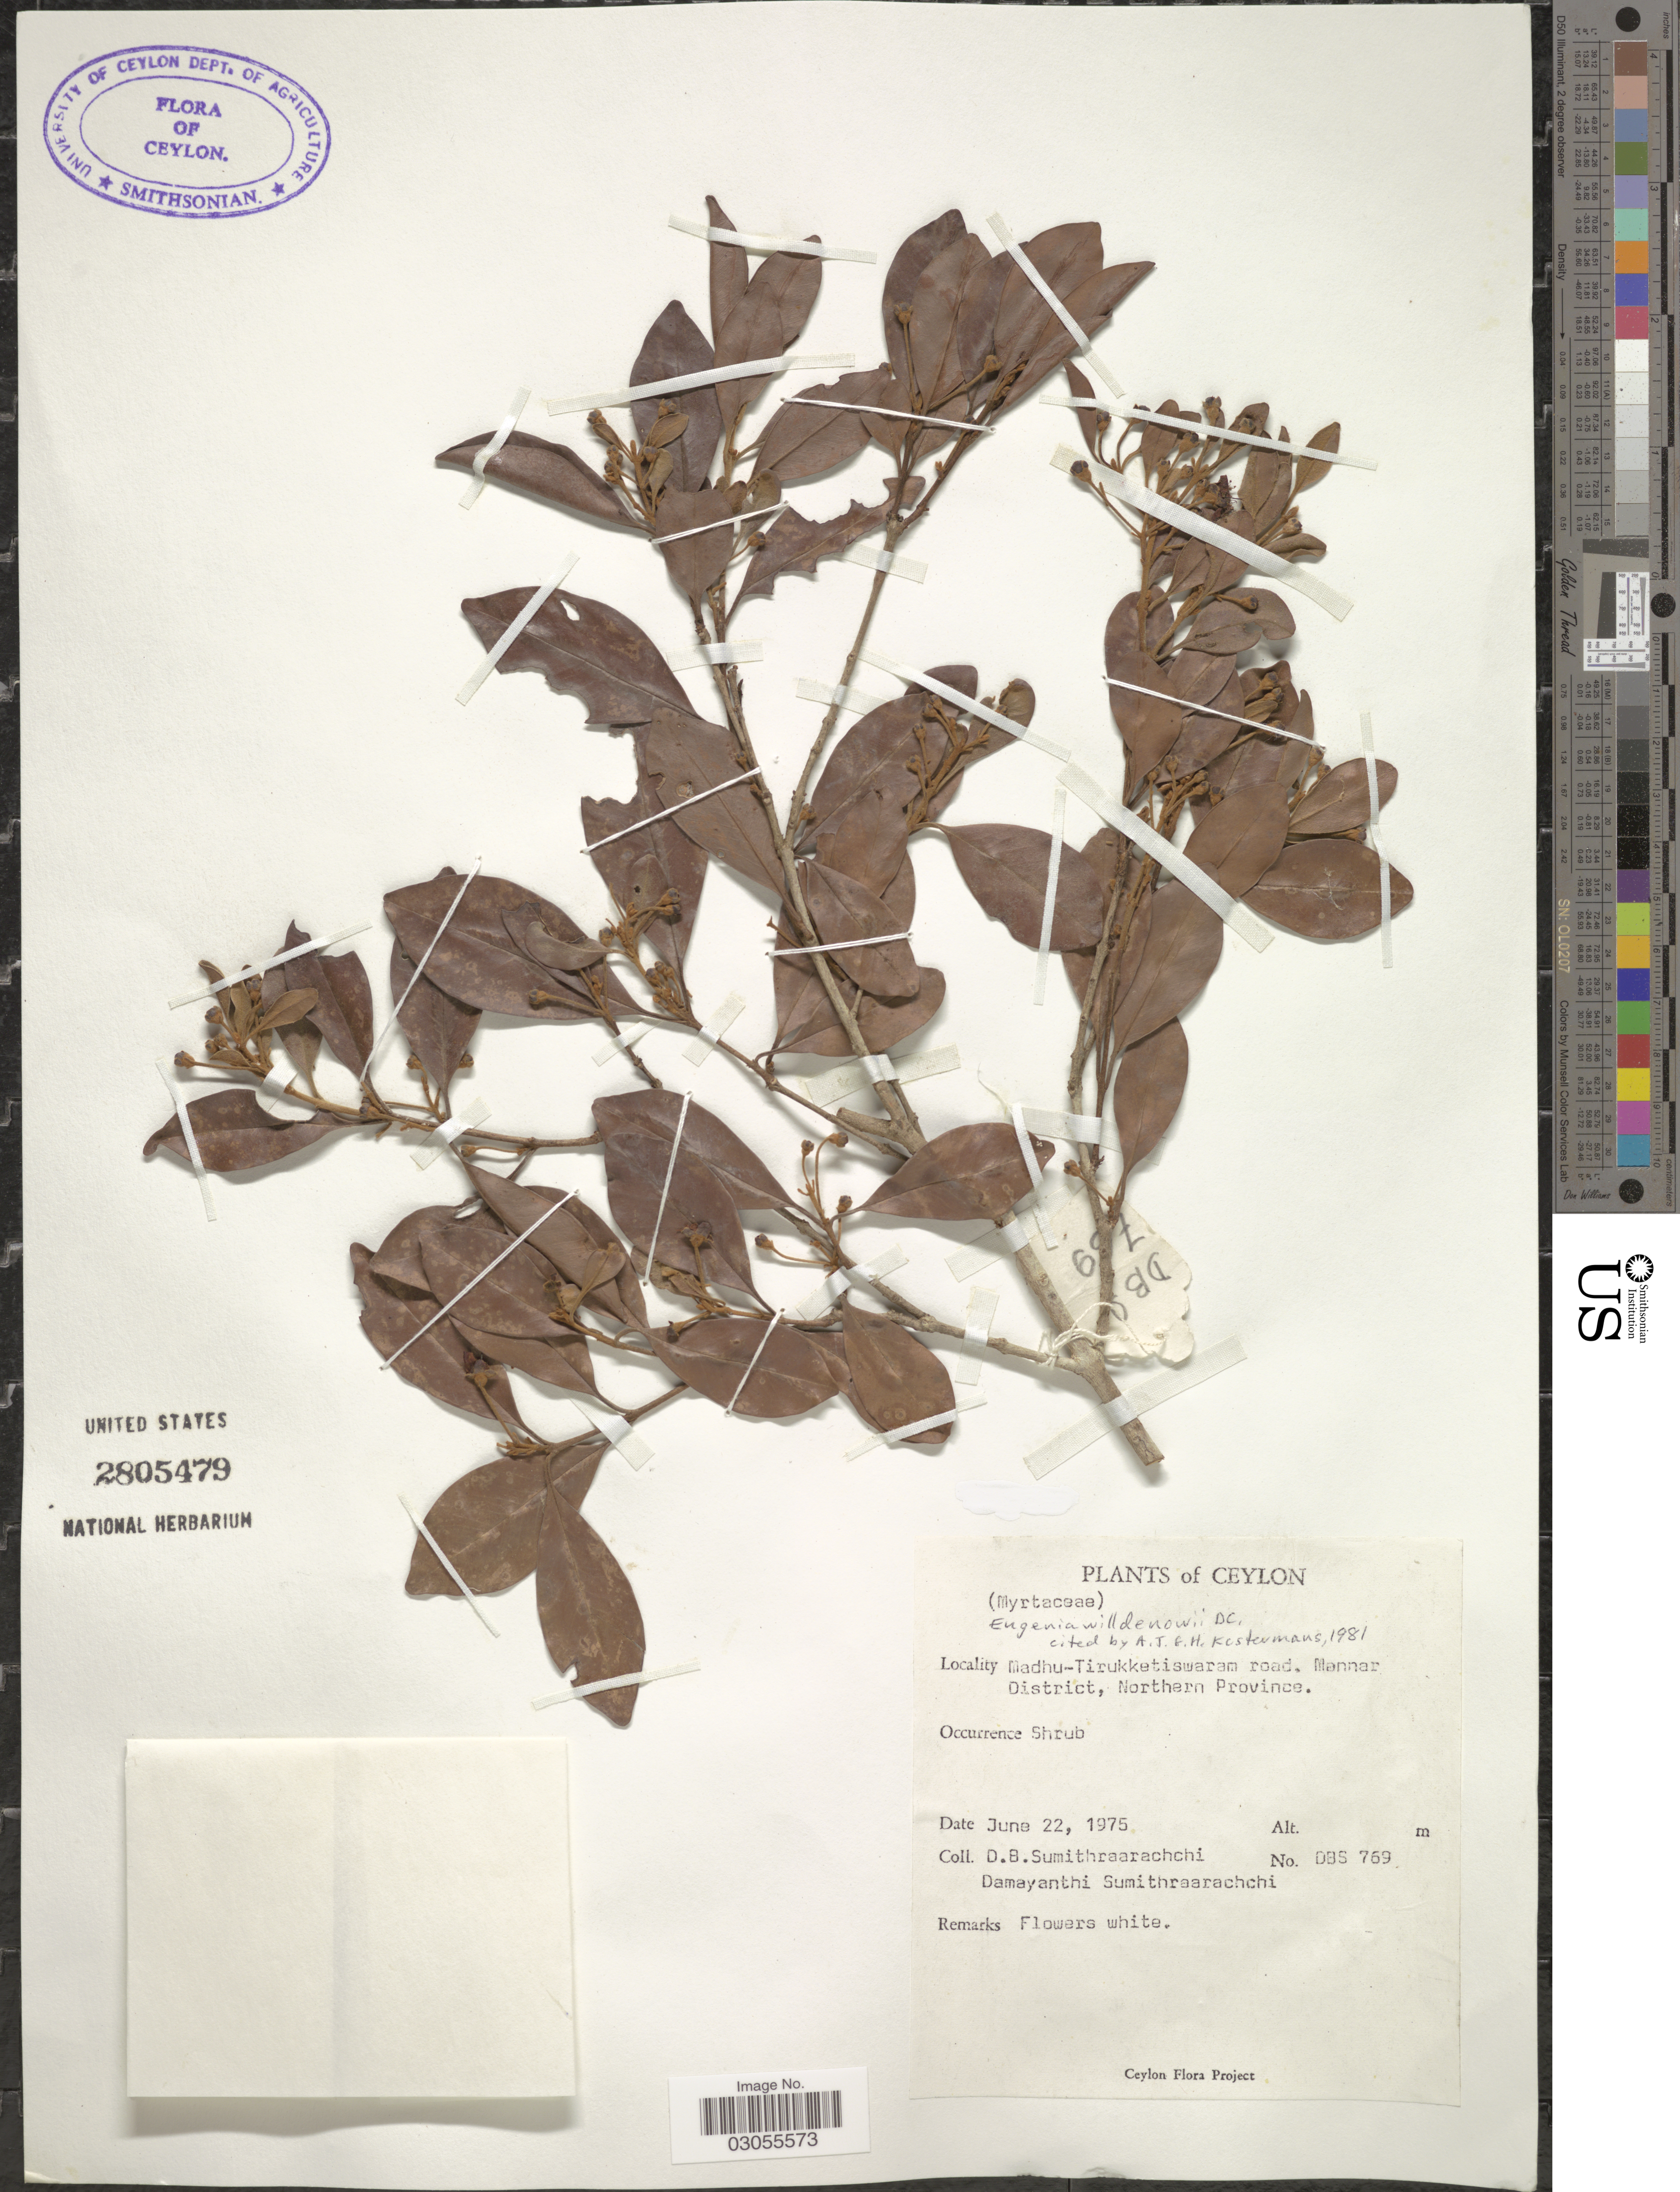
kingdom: Plantae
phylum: Tracheophyta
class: Magnoliopsida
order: Myrtales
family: Myrtaceae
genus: Eugenia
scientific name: Eugenia willdenowii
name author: Nied.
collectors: D. B. Sumithraarachchi & D. Sumithraarachchi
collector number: DBS 769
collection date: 1975-06-22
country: Sri Lanka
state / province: Northern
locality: Ceylon. Madhu-Tirukketiswaram road. Mannar District.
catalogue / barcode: US 2805479